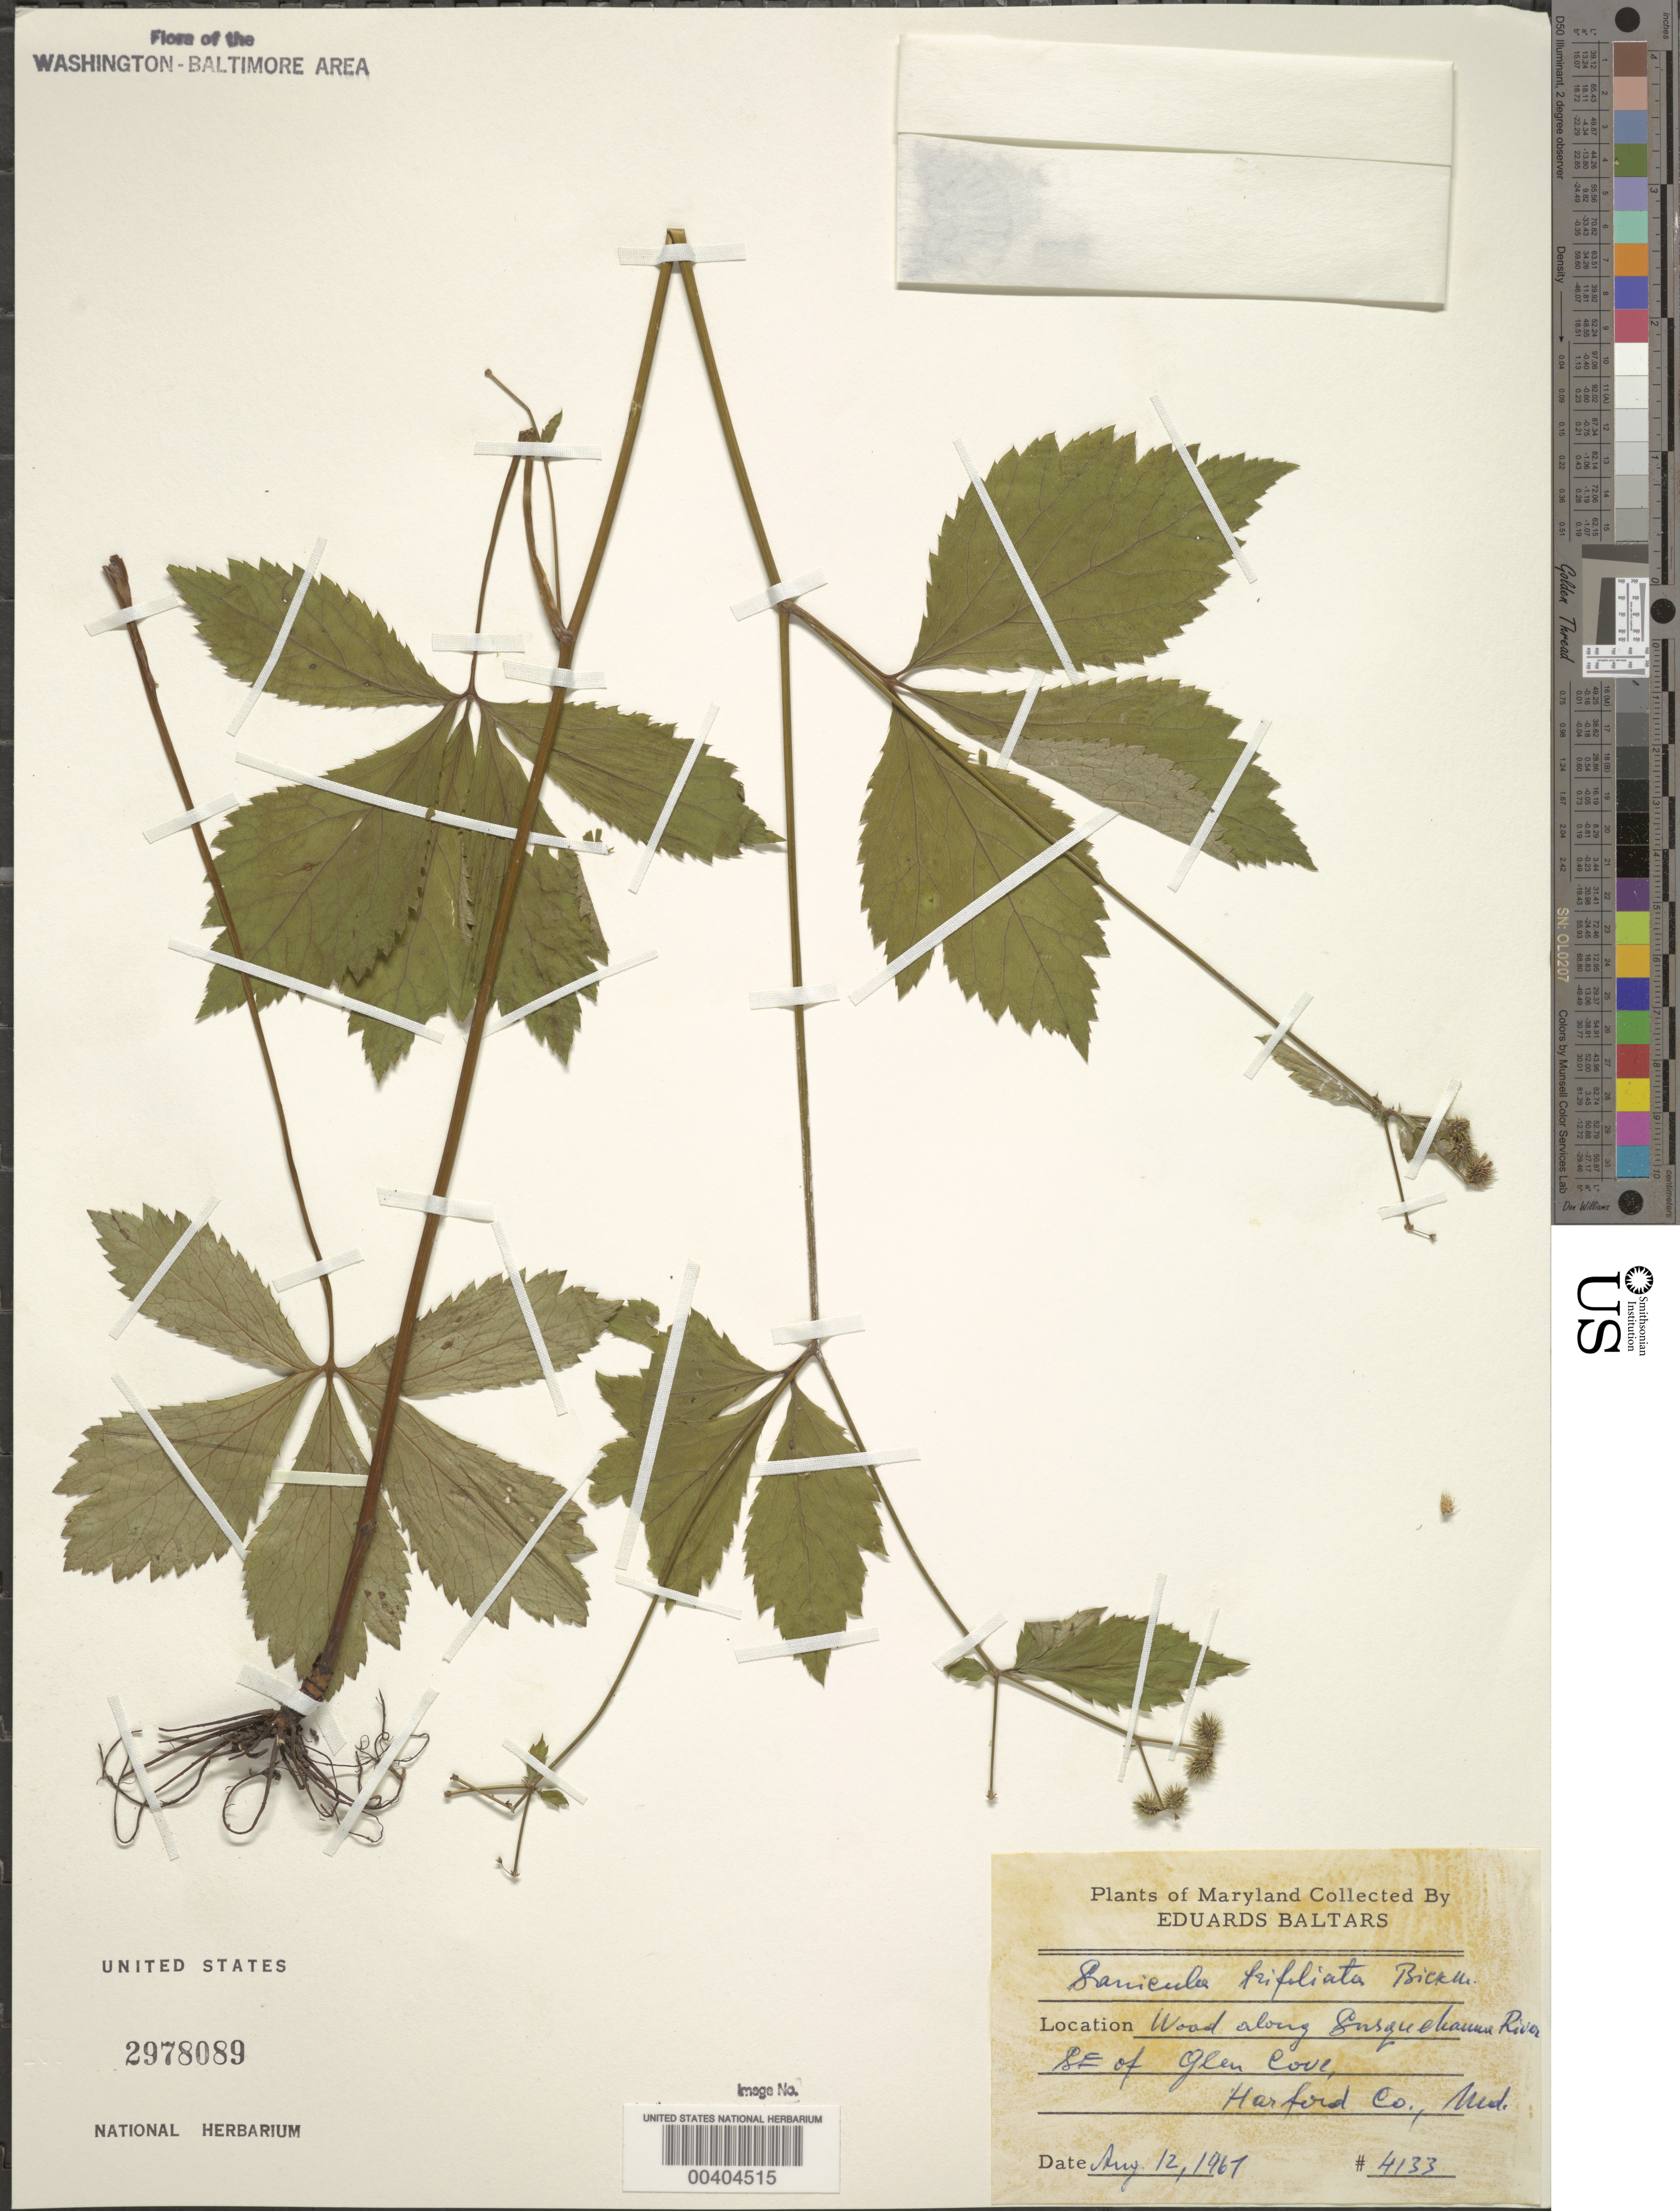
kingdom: Plantae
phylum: Tracheophyta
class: Magnoliopsida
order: Apiales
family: Apiaceae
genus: Sanicula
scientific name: Sanicula trifoliata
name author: E.P. Bicknell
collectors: E. Baltars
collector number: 4133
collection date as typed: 12 Aug 1967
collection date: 1967-08-12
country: United States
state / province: Maryland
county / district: Harford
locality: Susquehanna River southeast of Glen Cove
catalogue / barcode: US 2978089